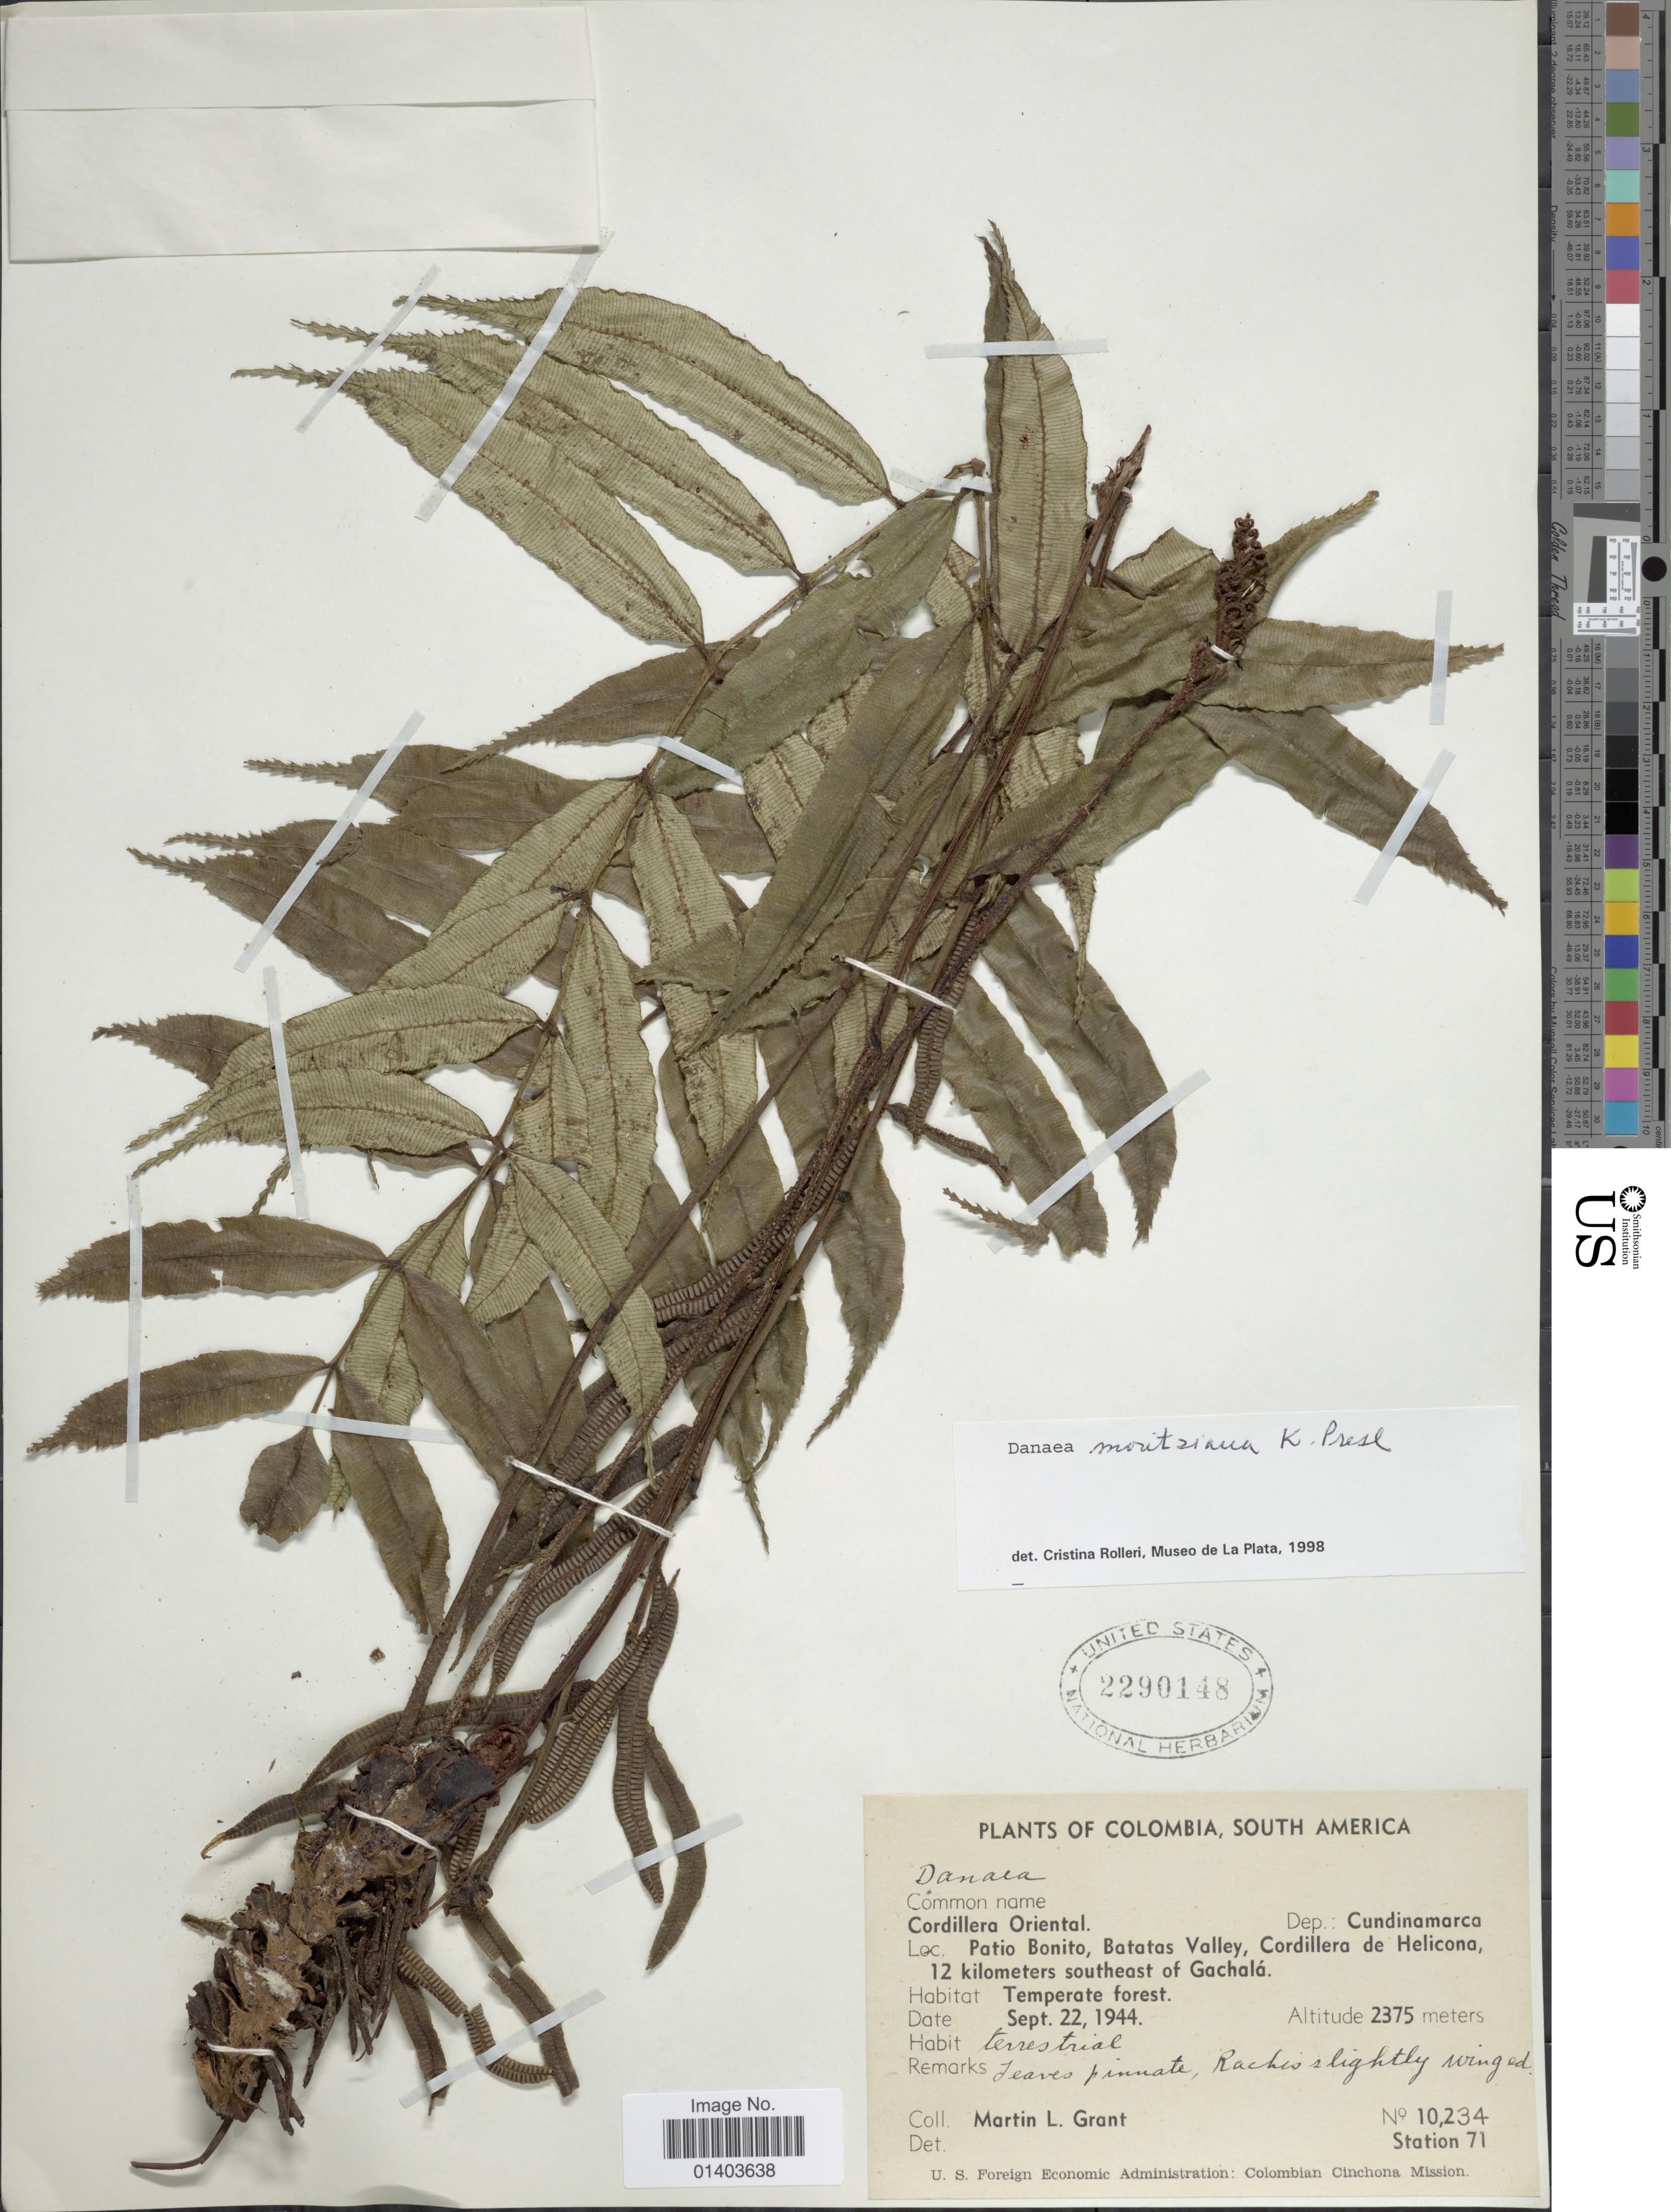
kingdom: Plantae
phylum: Tracheophyta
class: Polypodiopsida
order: Marattiales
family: Marattiaceae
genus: Danaea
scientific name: Danaea moritziana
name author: C. Presl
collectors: M. L. Grant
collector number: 10234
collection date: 1944-09-22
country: Colombia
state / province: Cundinamarca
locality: Cordillera Oriental, Patio Bonito, Batatas valley, Cordillera de Helicona, 12 kilometers southeast of Gachalá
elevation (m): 2375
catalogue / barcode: US 2290148